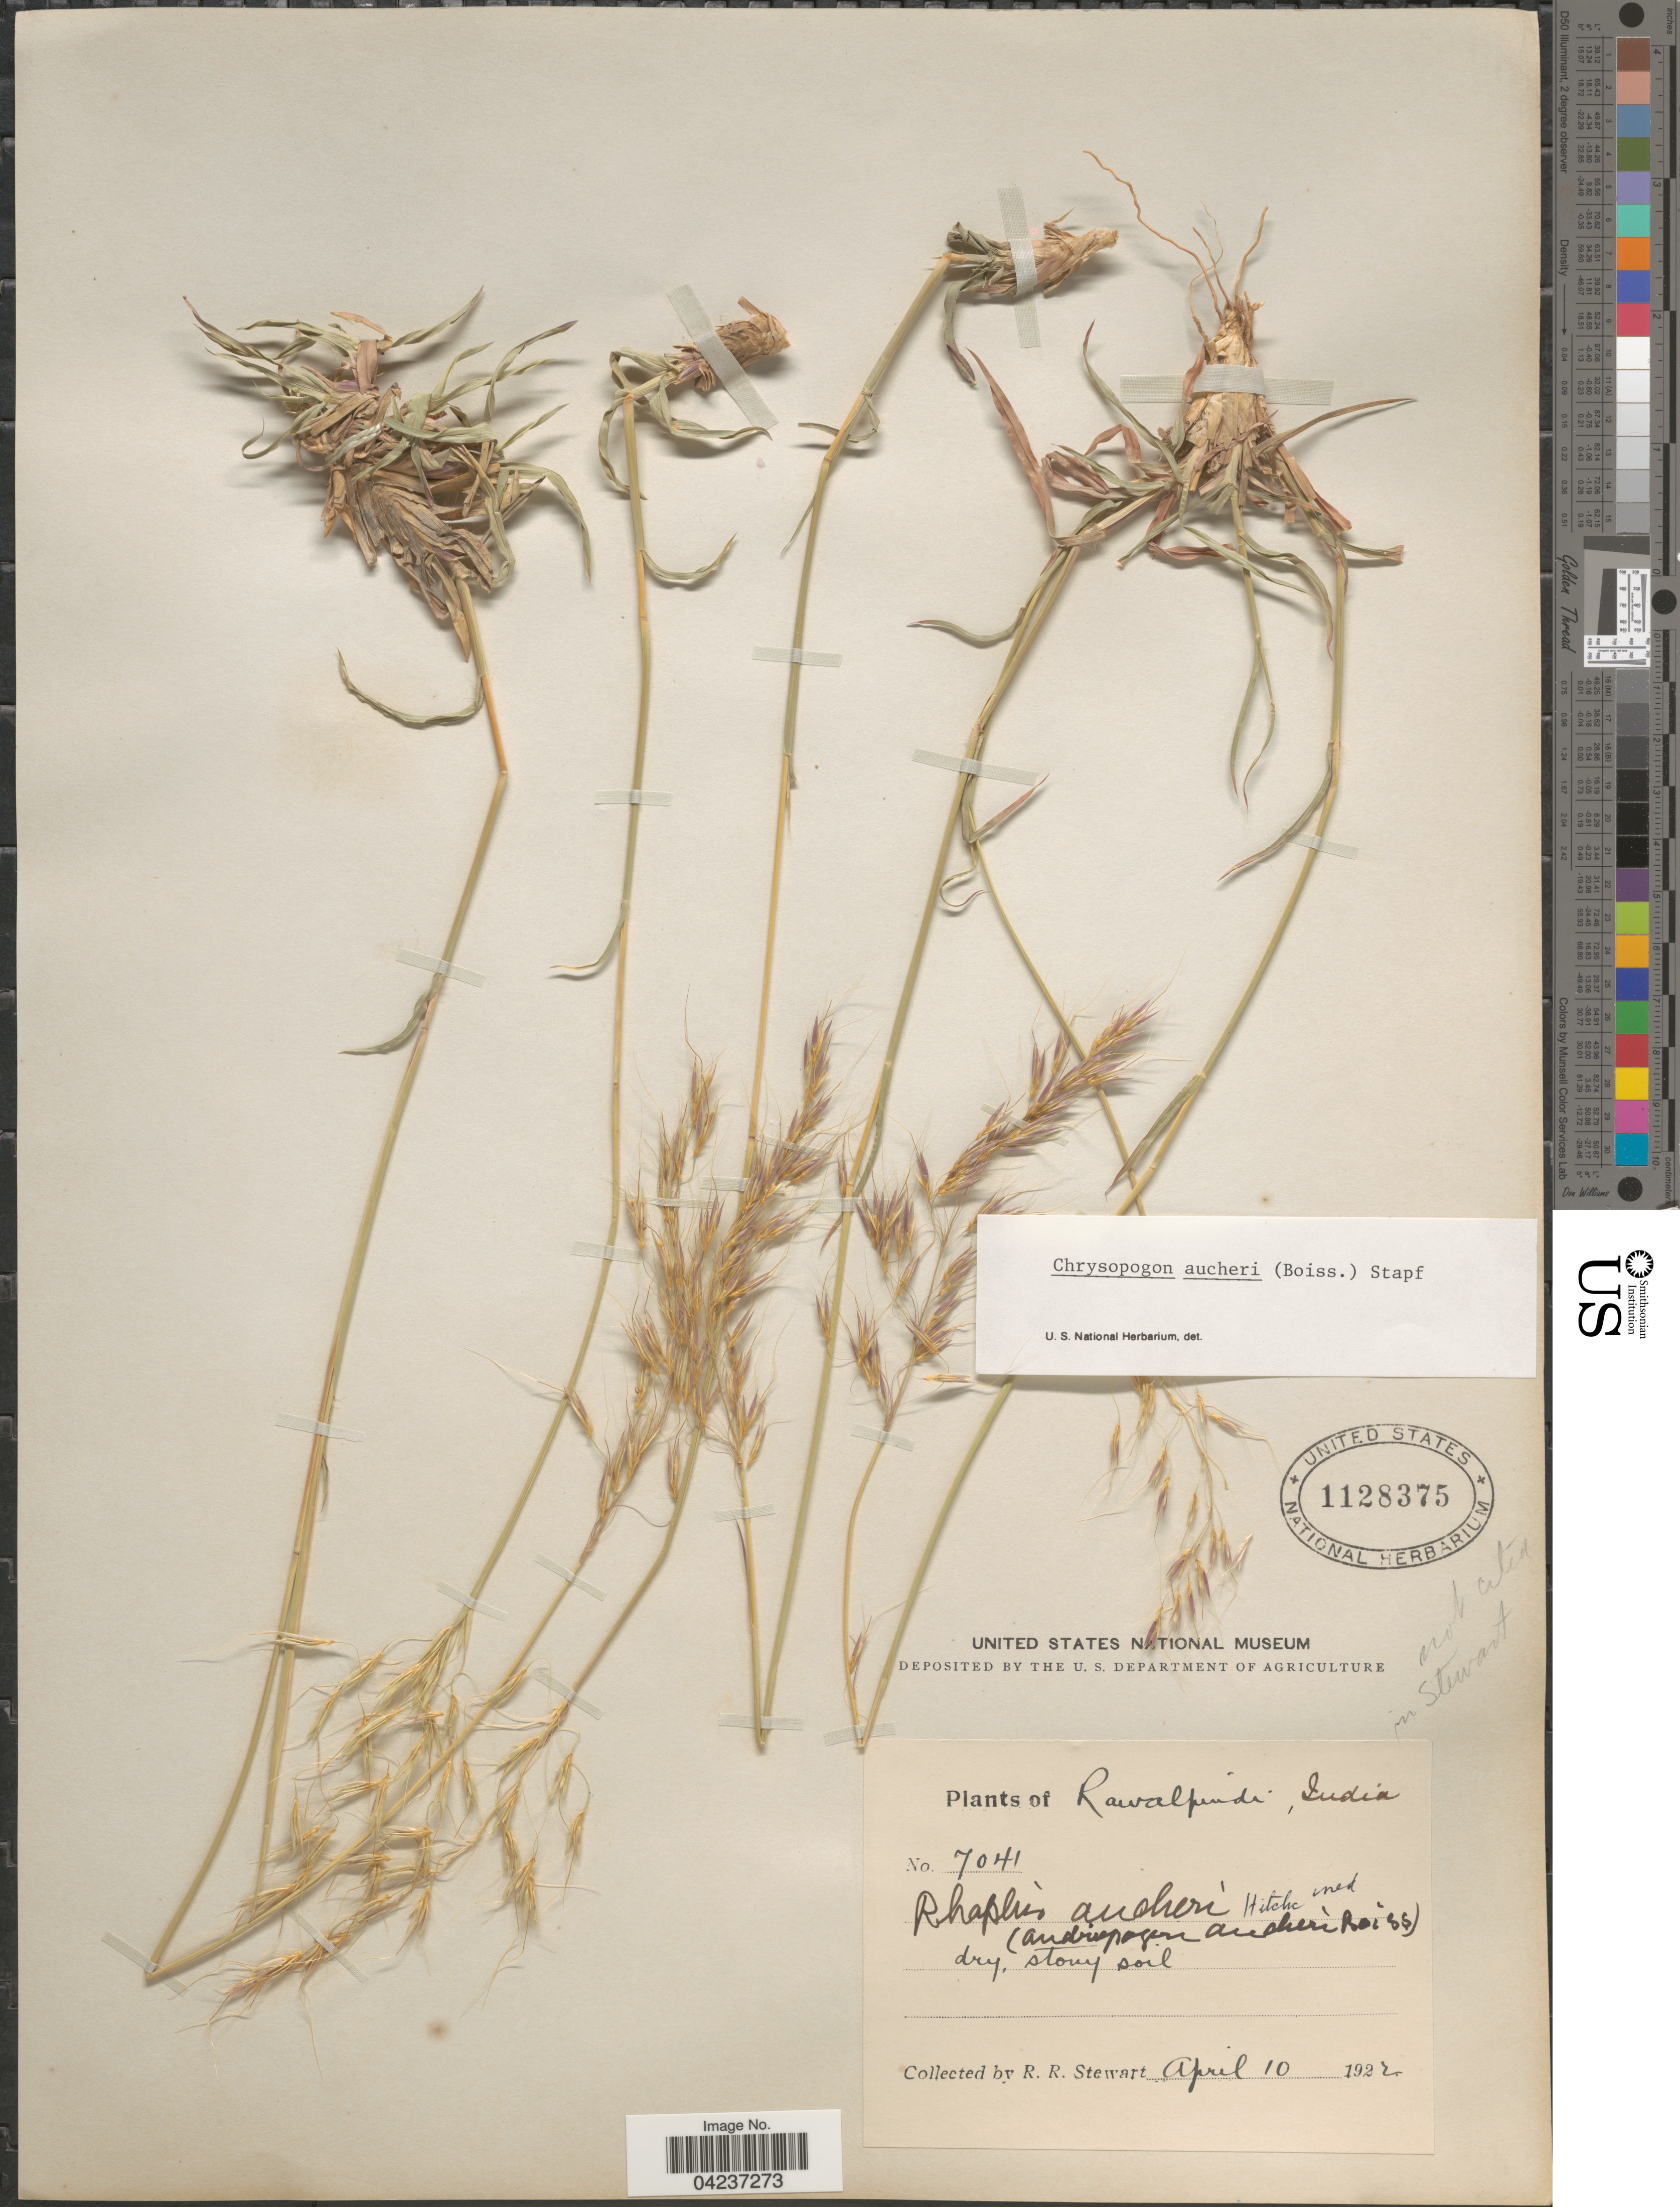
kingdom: Plantae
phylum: Tracheophyta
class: Liliopsida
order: Poales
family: Poaceae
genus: Chrysopogon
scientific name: Chrysopogon aucheri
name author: (Boiss.) Stapf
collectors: R. Stewart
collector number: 7041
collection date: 1922-04-10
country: Pakistan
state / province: Punjab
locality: Rawalpindi.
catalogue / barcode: US 1128375